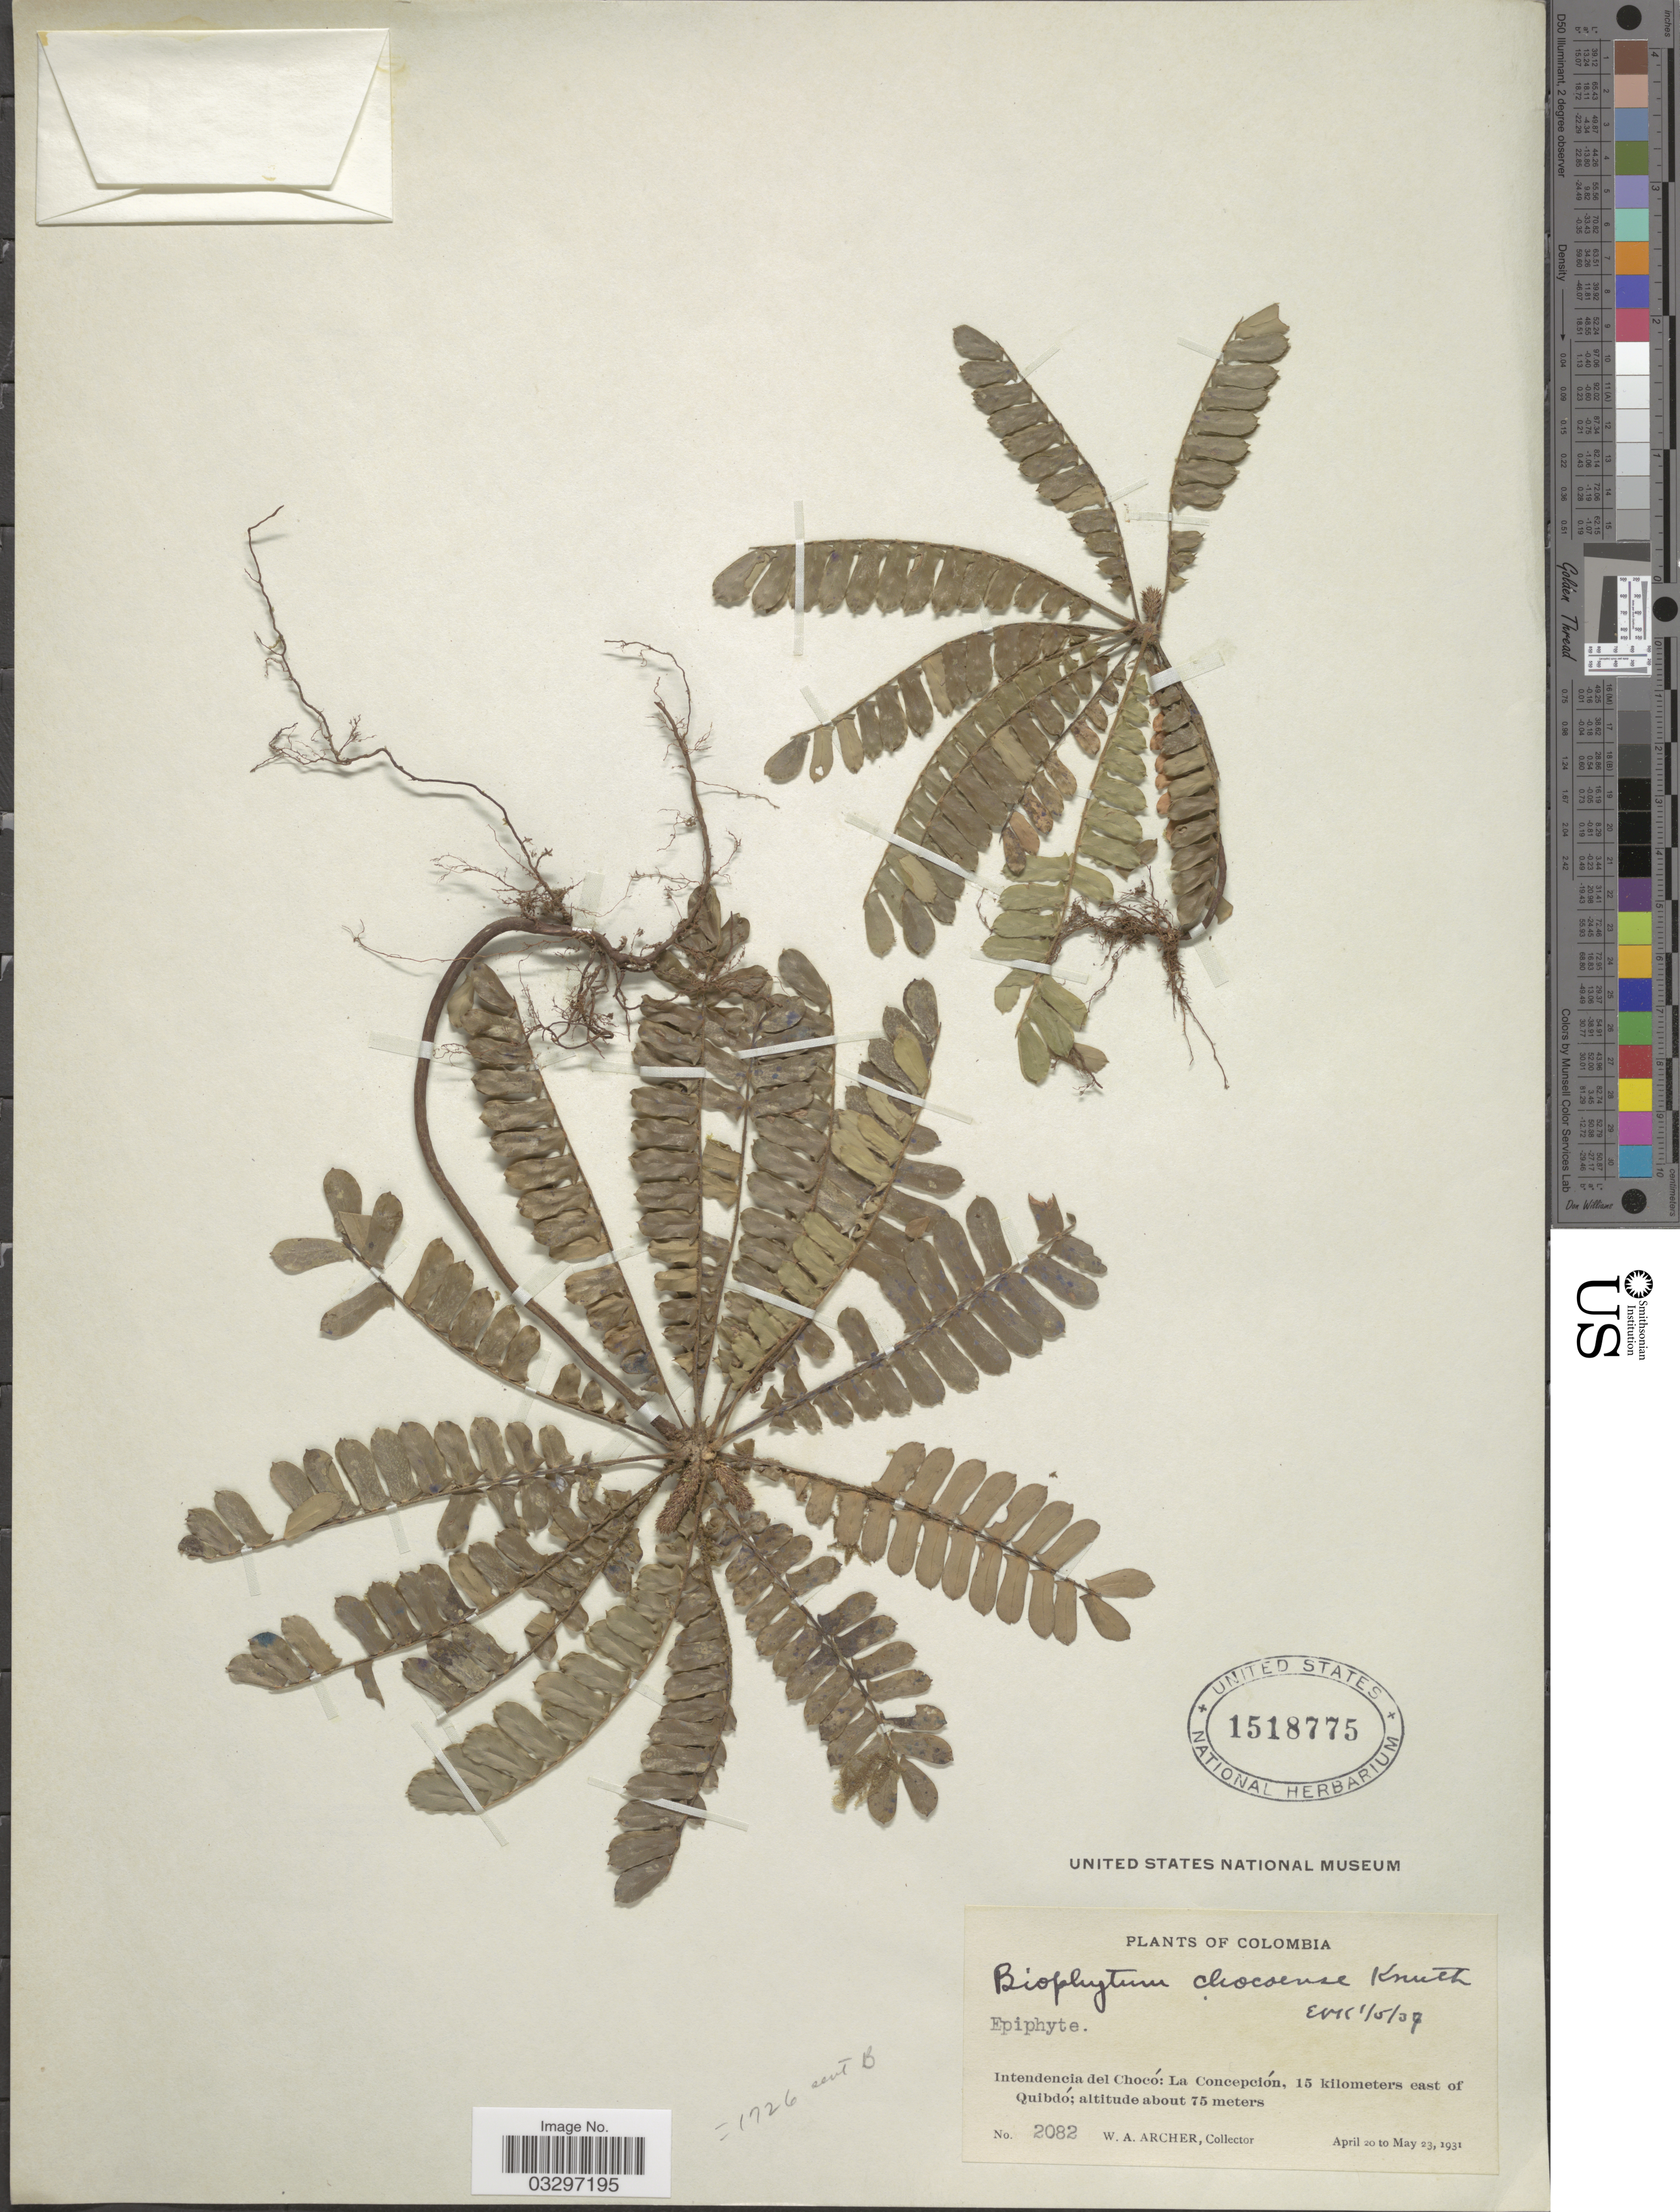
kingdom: Plantae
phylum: Tracheophyta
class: Magnoliopsida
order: Oxalidales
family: Oxalidaceae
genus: Biophytum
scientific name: Biophytum chocoense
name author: R. Knuth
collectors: W. Archer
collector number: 2082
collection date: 1931-04-20/1931-05-23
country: Colombia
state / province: Chocó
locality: Intendencia del Chocó: La Concepción, 15 kilomters east of Quibdó.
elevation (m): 75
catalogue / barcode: US 1518775